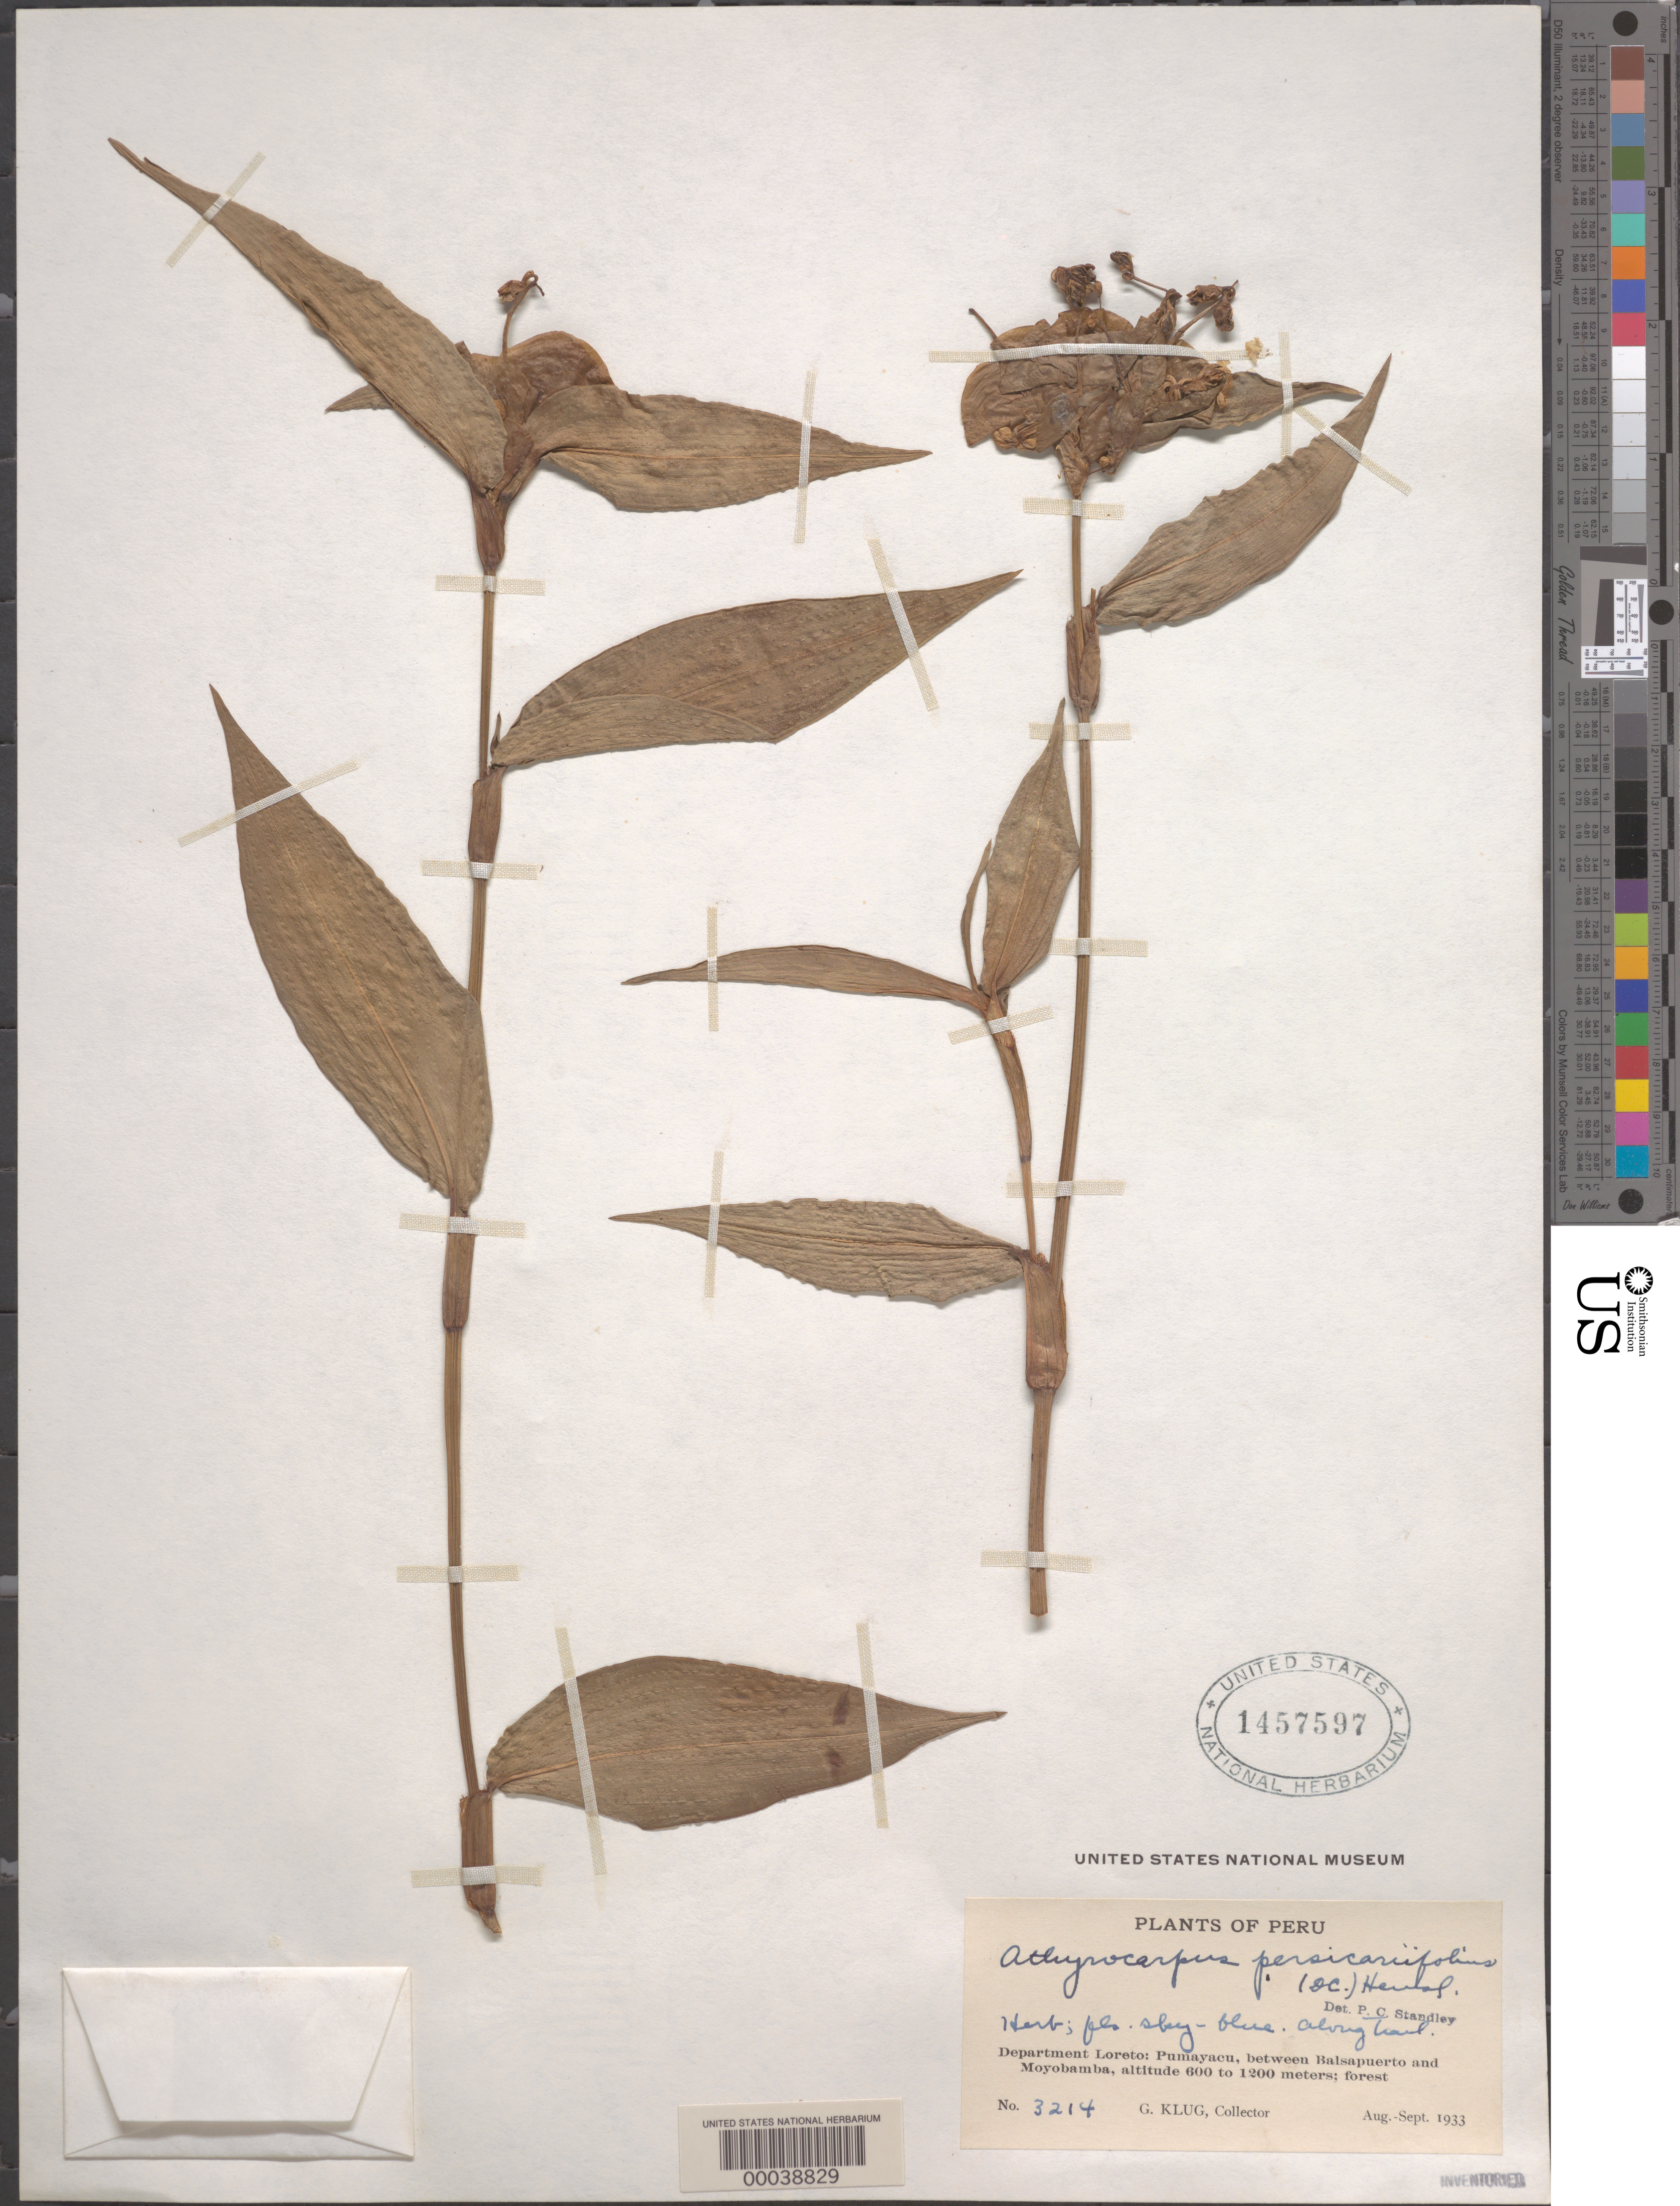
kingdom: Plantae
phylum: Tracheophyta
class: Liliopsida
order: Commelinales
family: Commelinaceae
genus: Commelina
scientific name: Commelina obliqua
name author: Vahl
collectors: G. Klug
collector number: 3214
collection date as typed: Aug 1933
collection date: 1933-08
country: Peru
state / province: Loreto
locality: Pumayacu, between balsapuerto and moyobamba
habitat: Forest; along trail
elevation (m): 600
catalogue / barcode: US 1457597